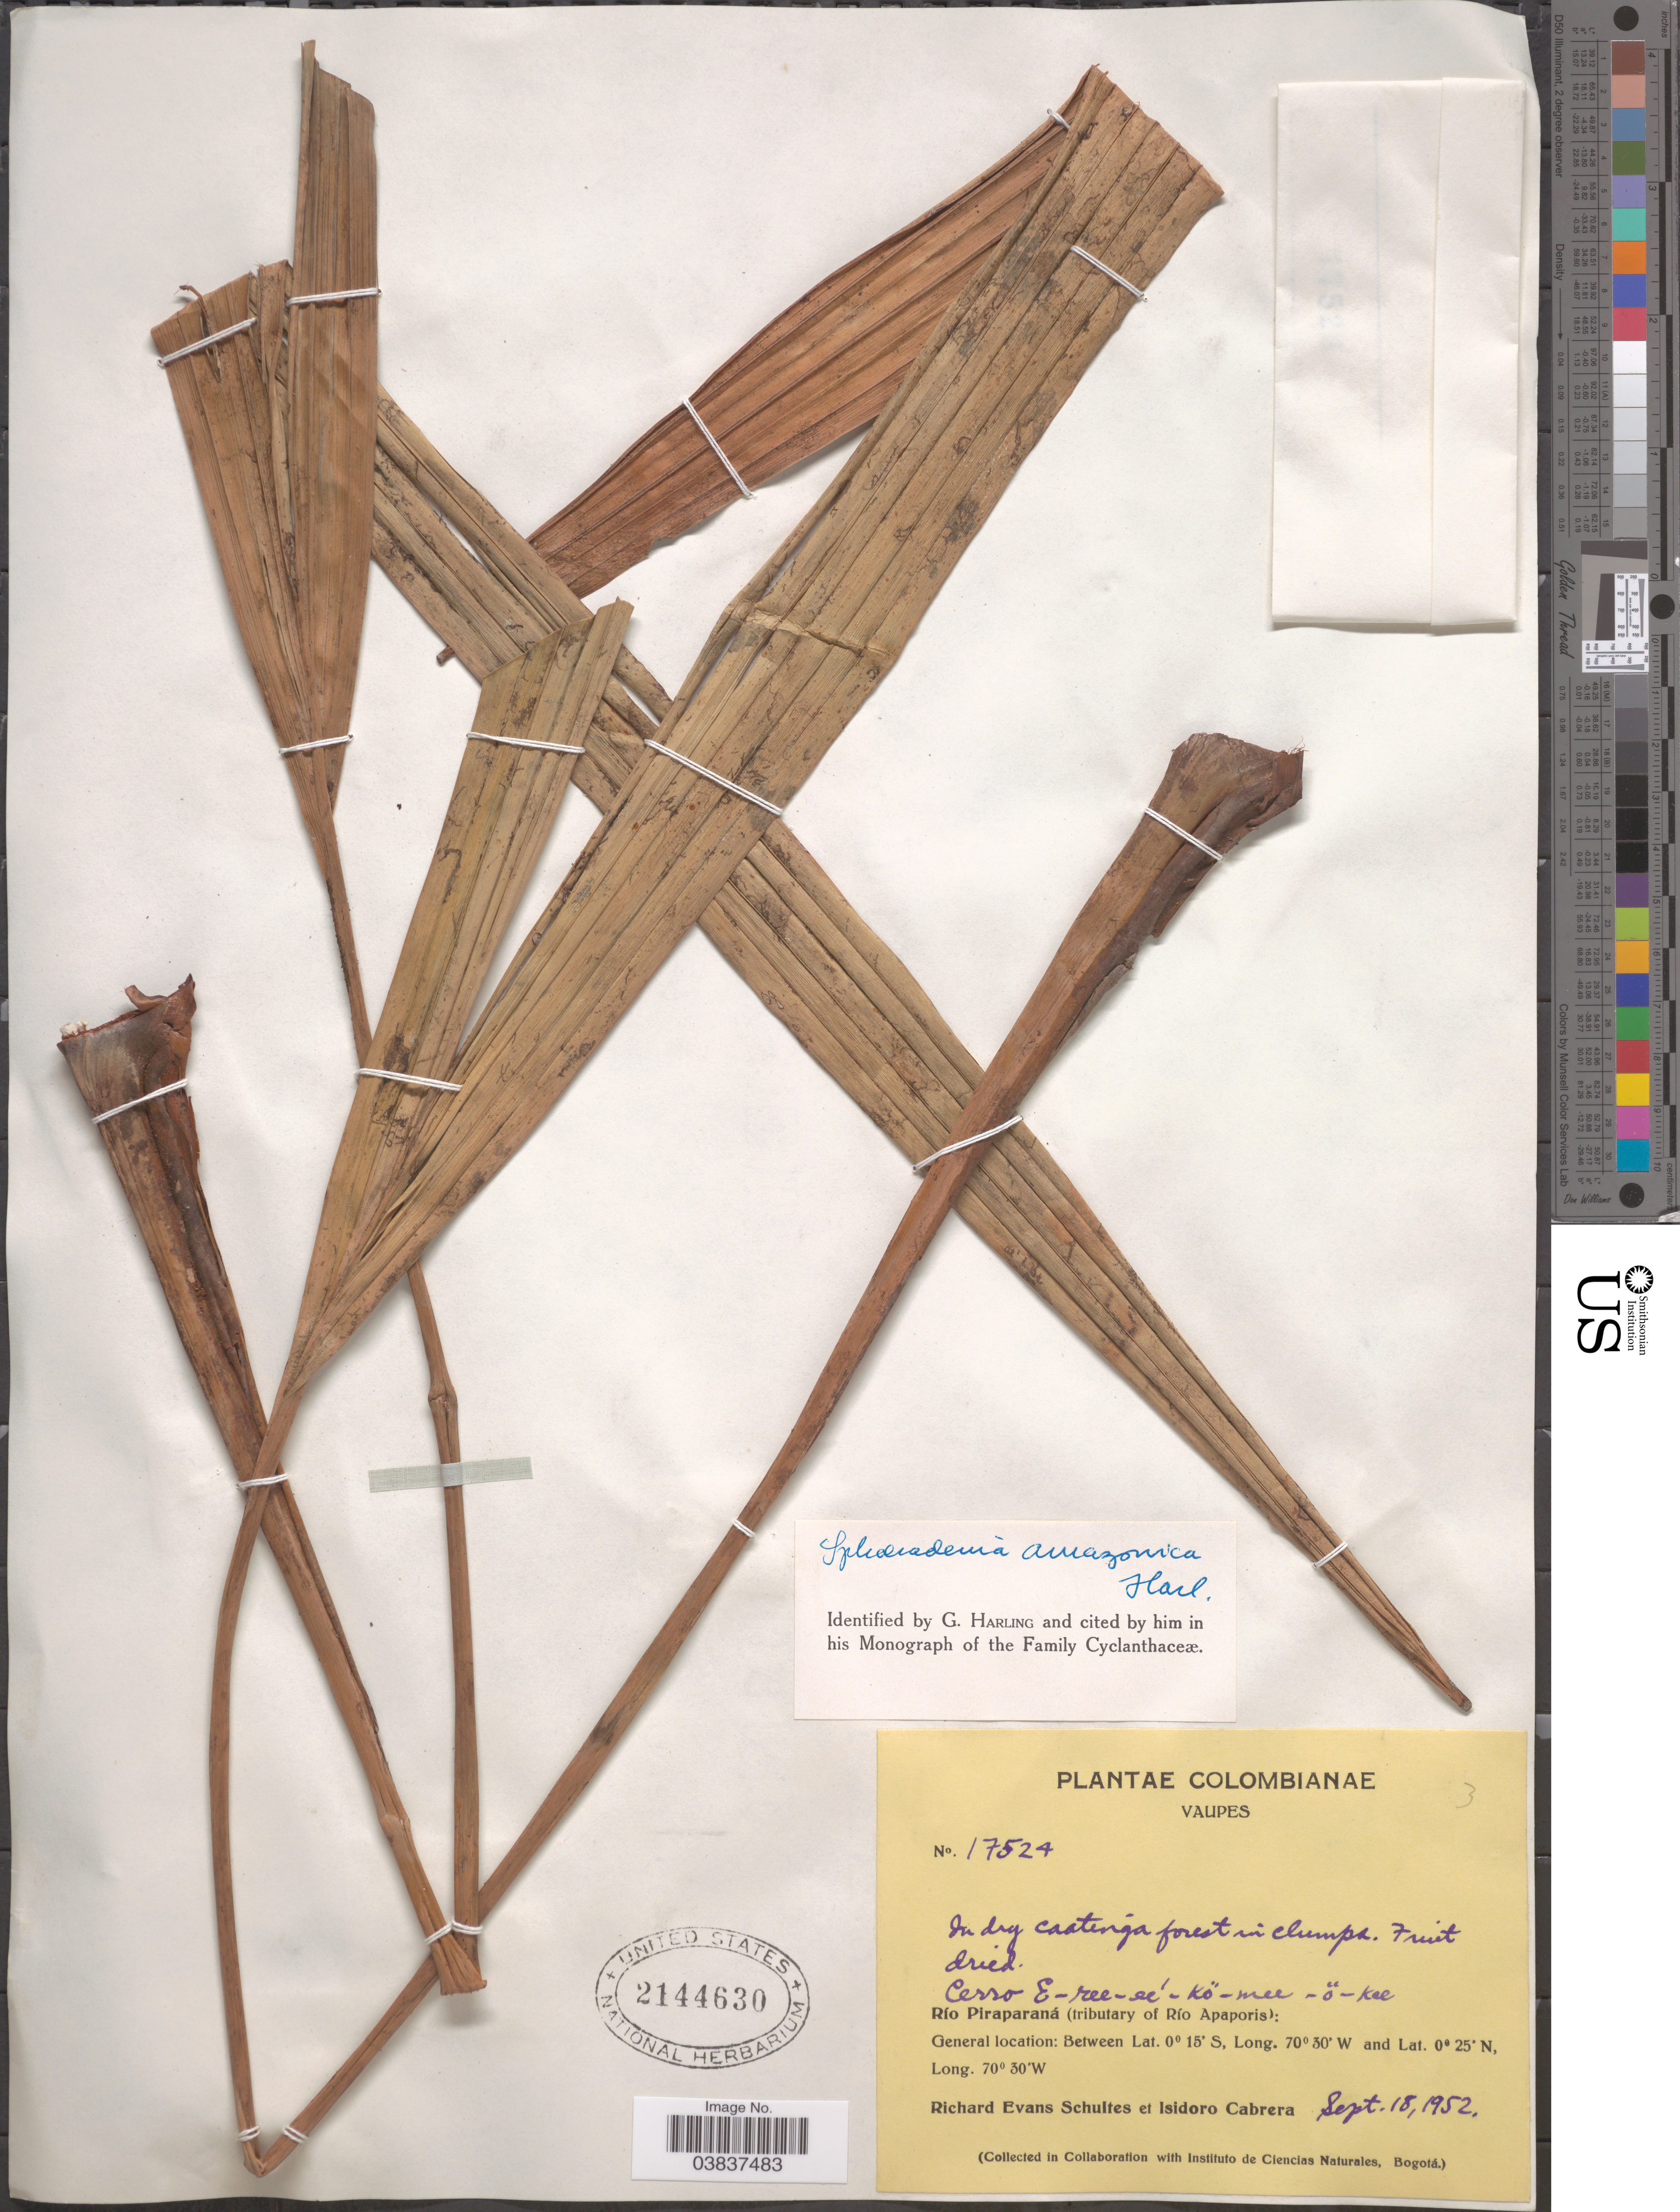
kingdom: Plantae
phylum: Tracheophyta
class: Liliopsida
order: Pandanales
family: Cyclanthaceae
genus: Sphaeradenia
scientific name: Sphaeradenia amazonica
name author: Harling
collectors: R. E. Schultes & I. Cabrera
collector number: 17524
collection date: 1952-09-18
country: Colombia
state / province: Vaupés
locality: Río Piraparaná (tributary of Río Apaporis).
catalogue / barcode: US 2144630